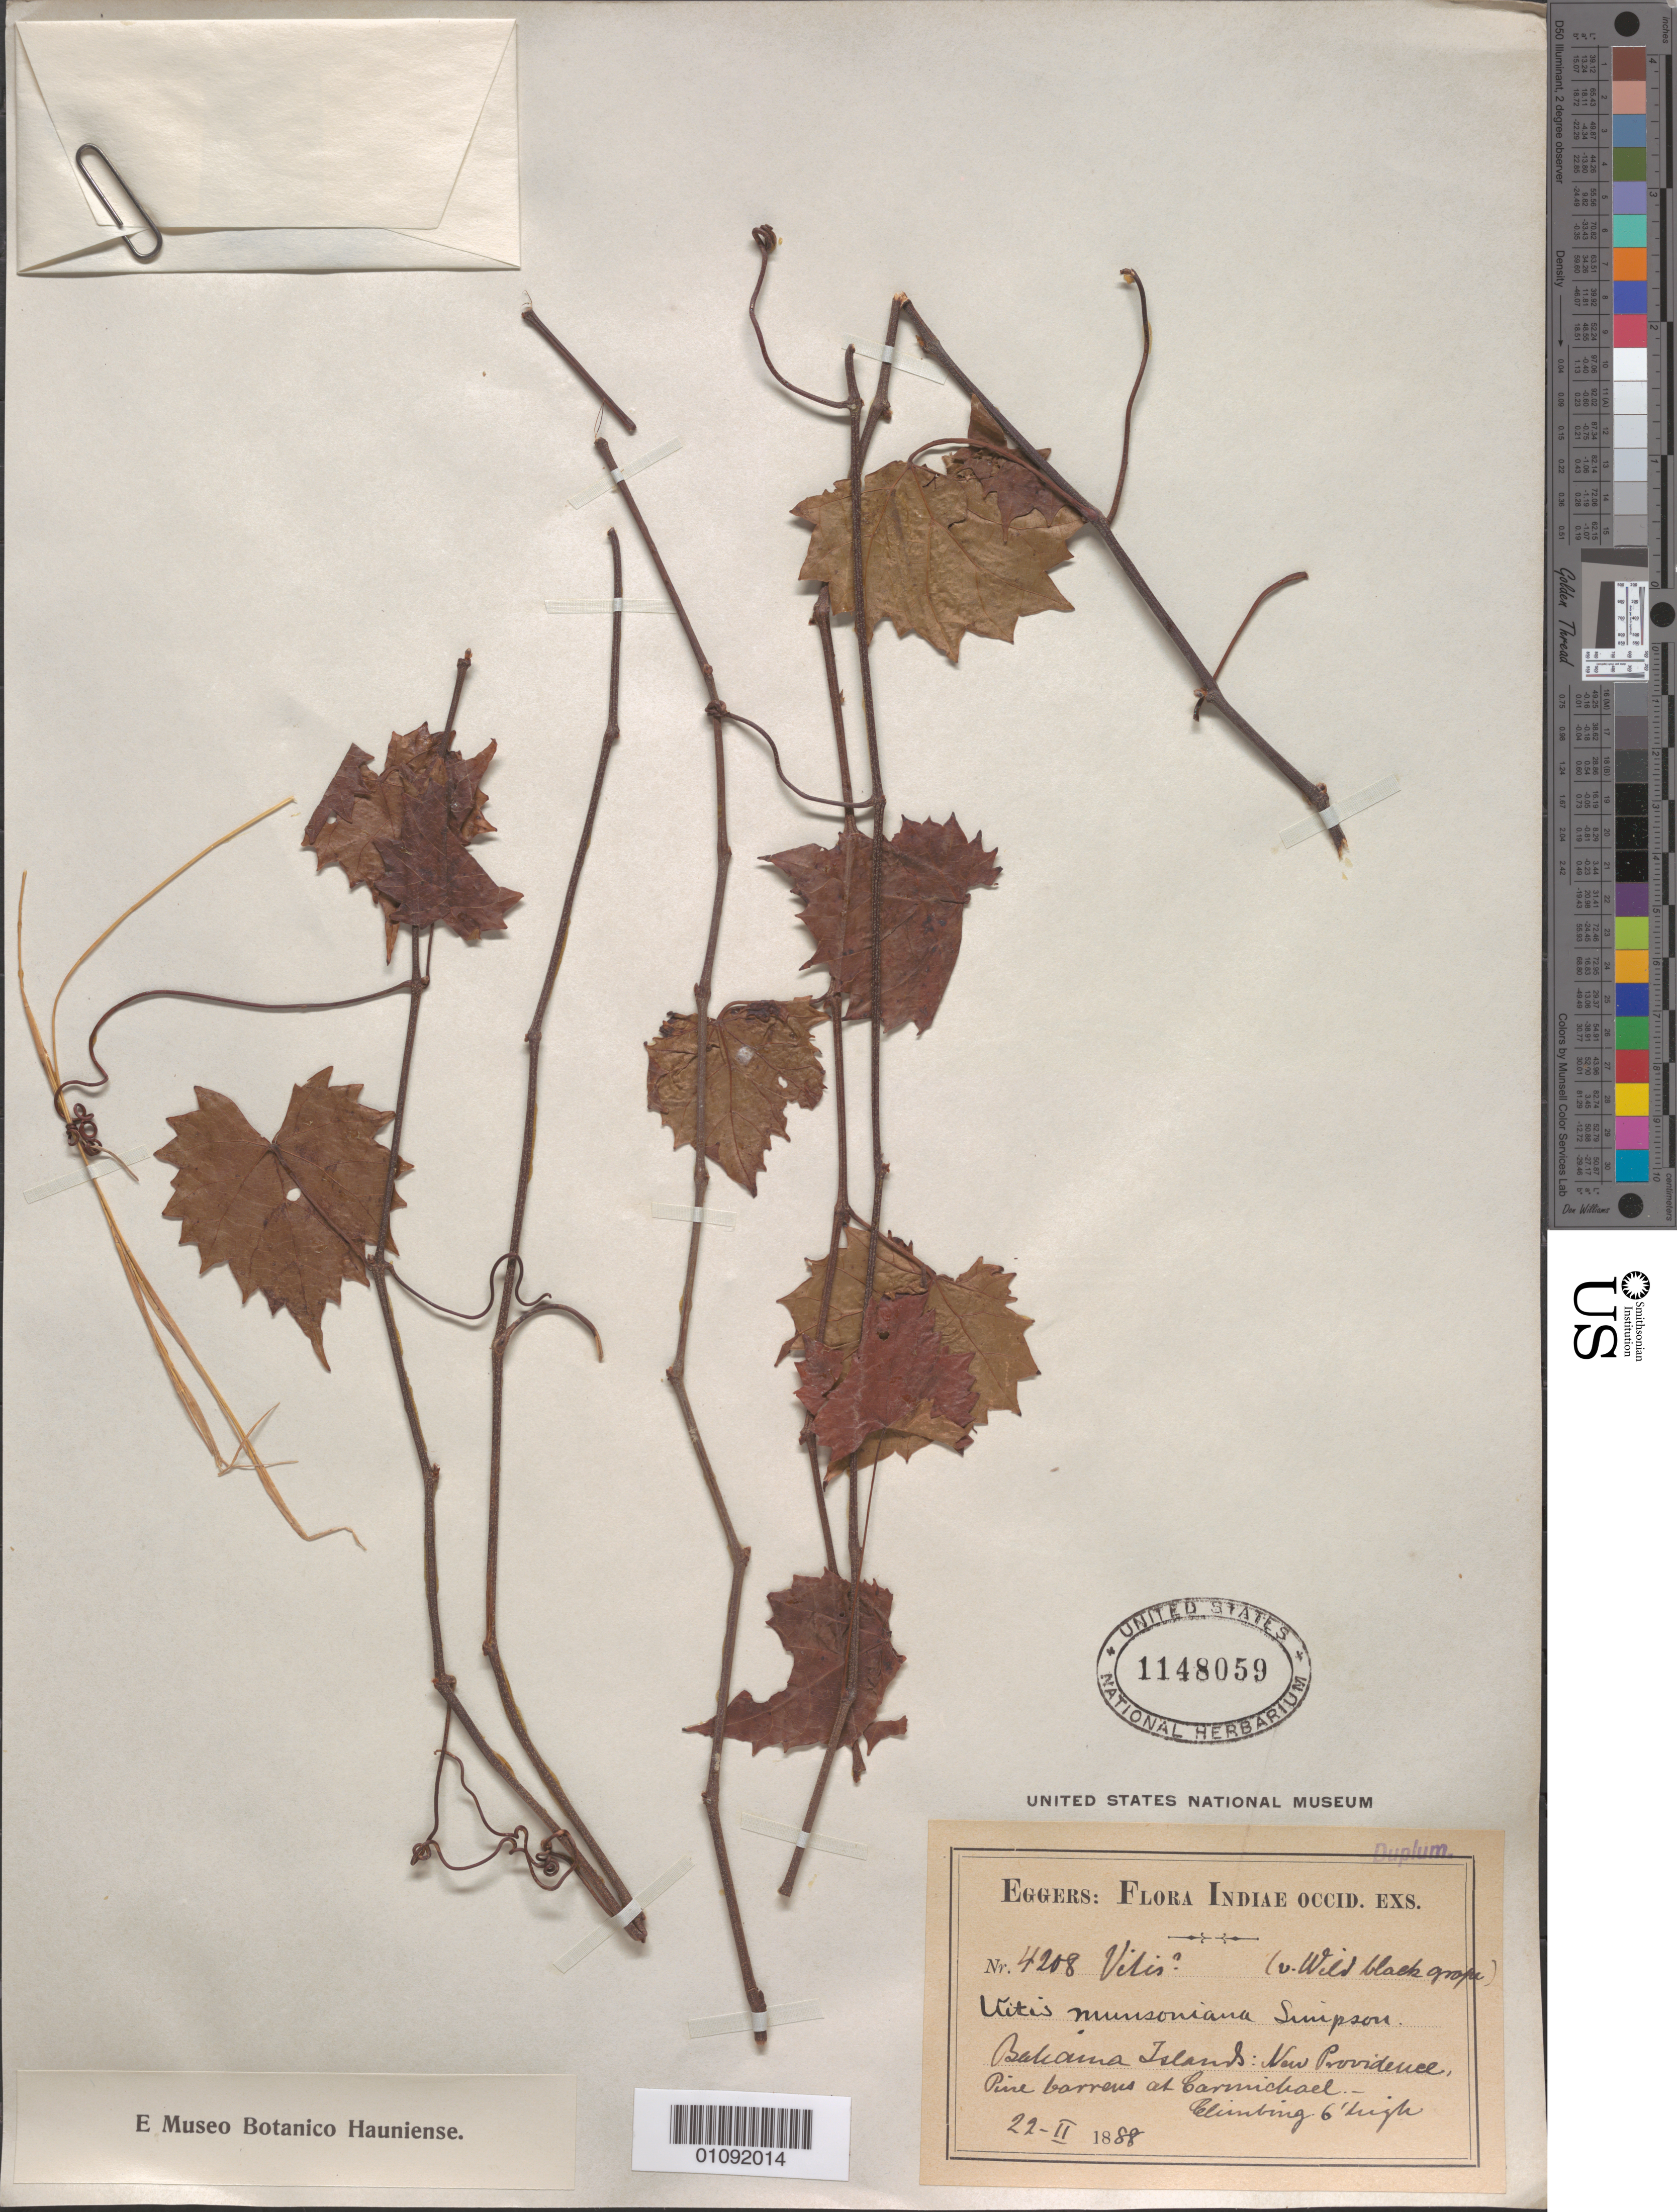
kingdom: Plantae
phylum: Tracheophyta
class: Magnoliopsida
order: Vitales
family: Vitaceae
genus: Vitis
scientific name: Vitis munsoniana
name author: J.H. Simpson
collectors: H. F. A. von Eggers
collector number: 4208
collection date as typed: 22 Feb 1888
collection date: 1888-02-22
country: Bahamas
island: New Providence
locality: Bahama Islands: New Providence, Pine barrens at Carmichael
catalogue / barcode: US 1148059